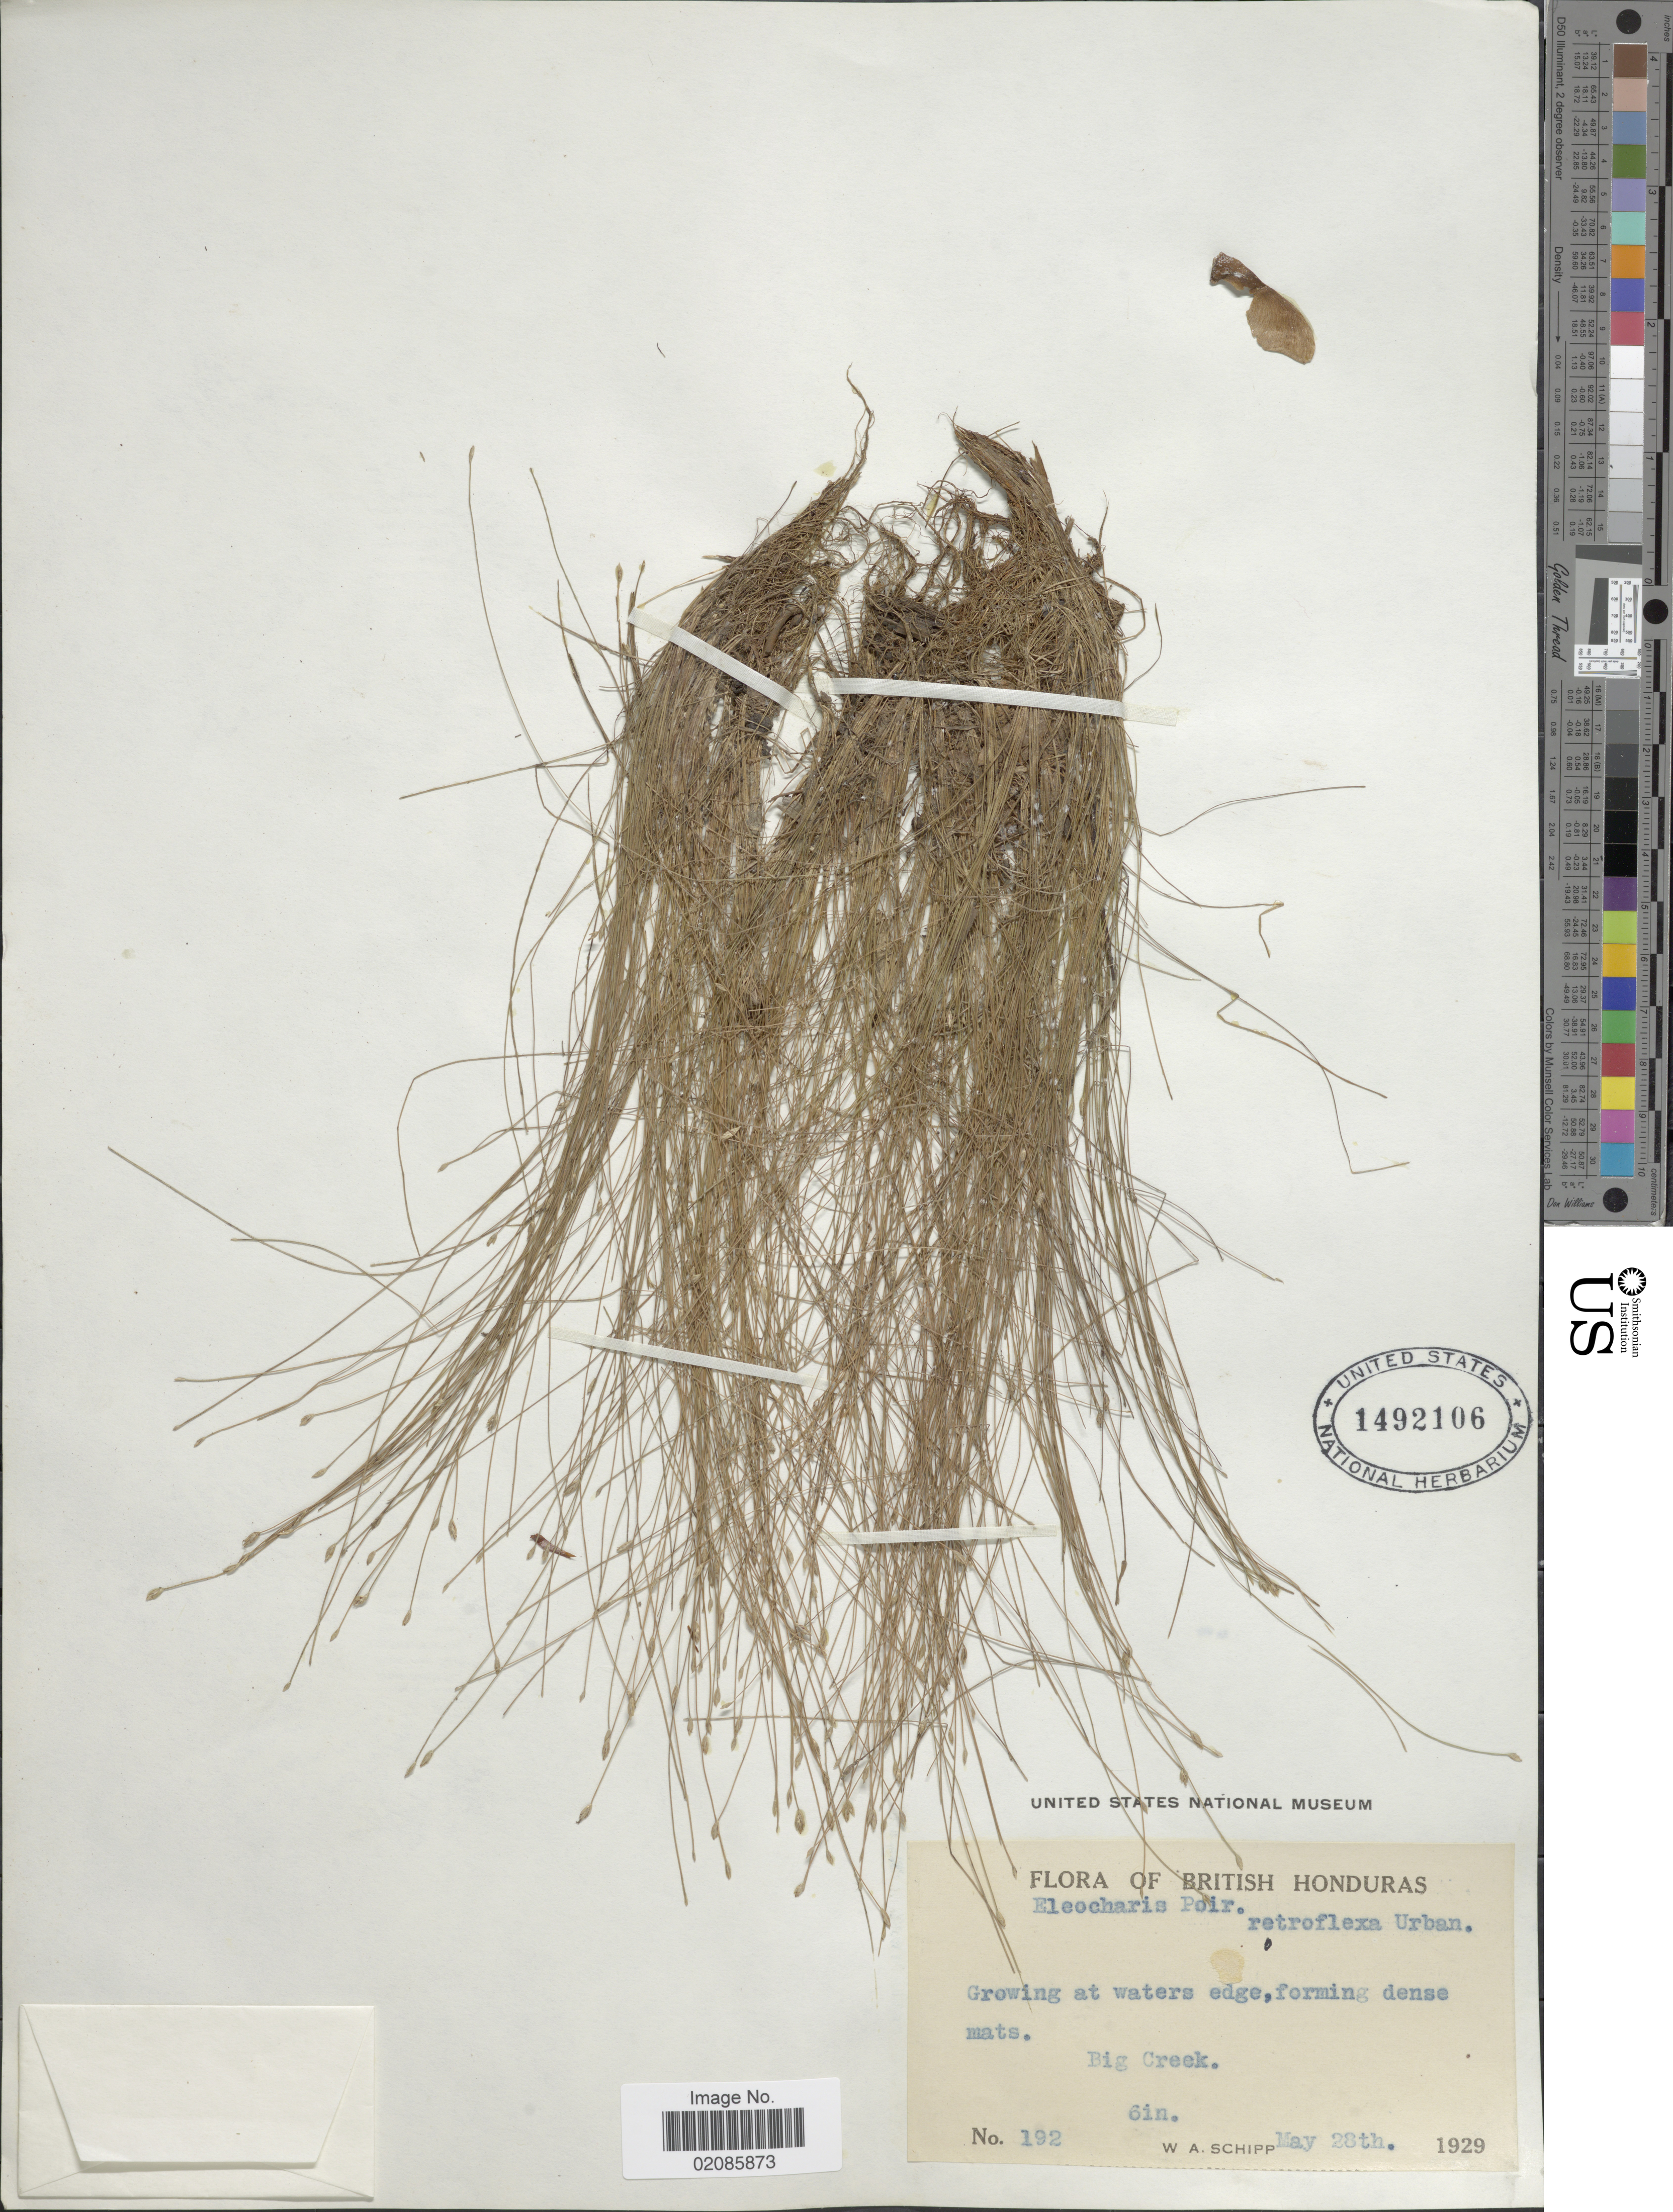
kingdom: Plantae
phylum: Tracheophyta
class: Liliopsida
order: Poales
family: Cyperaceae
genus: Eleocharis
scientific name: Eleocharis retroflexa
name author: (Poir.) Urb.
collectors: W. Schipp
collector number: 192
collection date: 1929-05-28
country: Belize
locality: British Honduras. Big Creek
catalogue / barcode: US 1492106